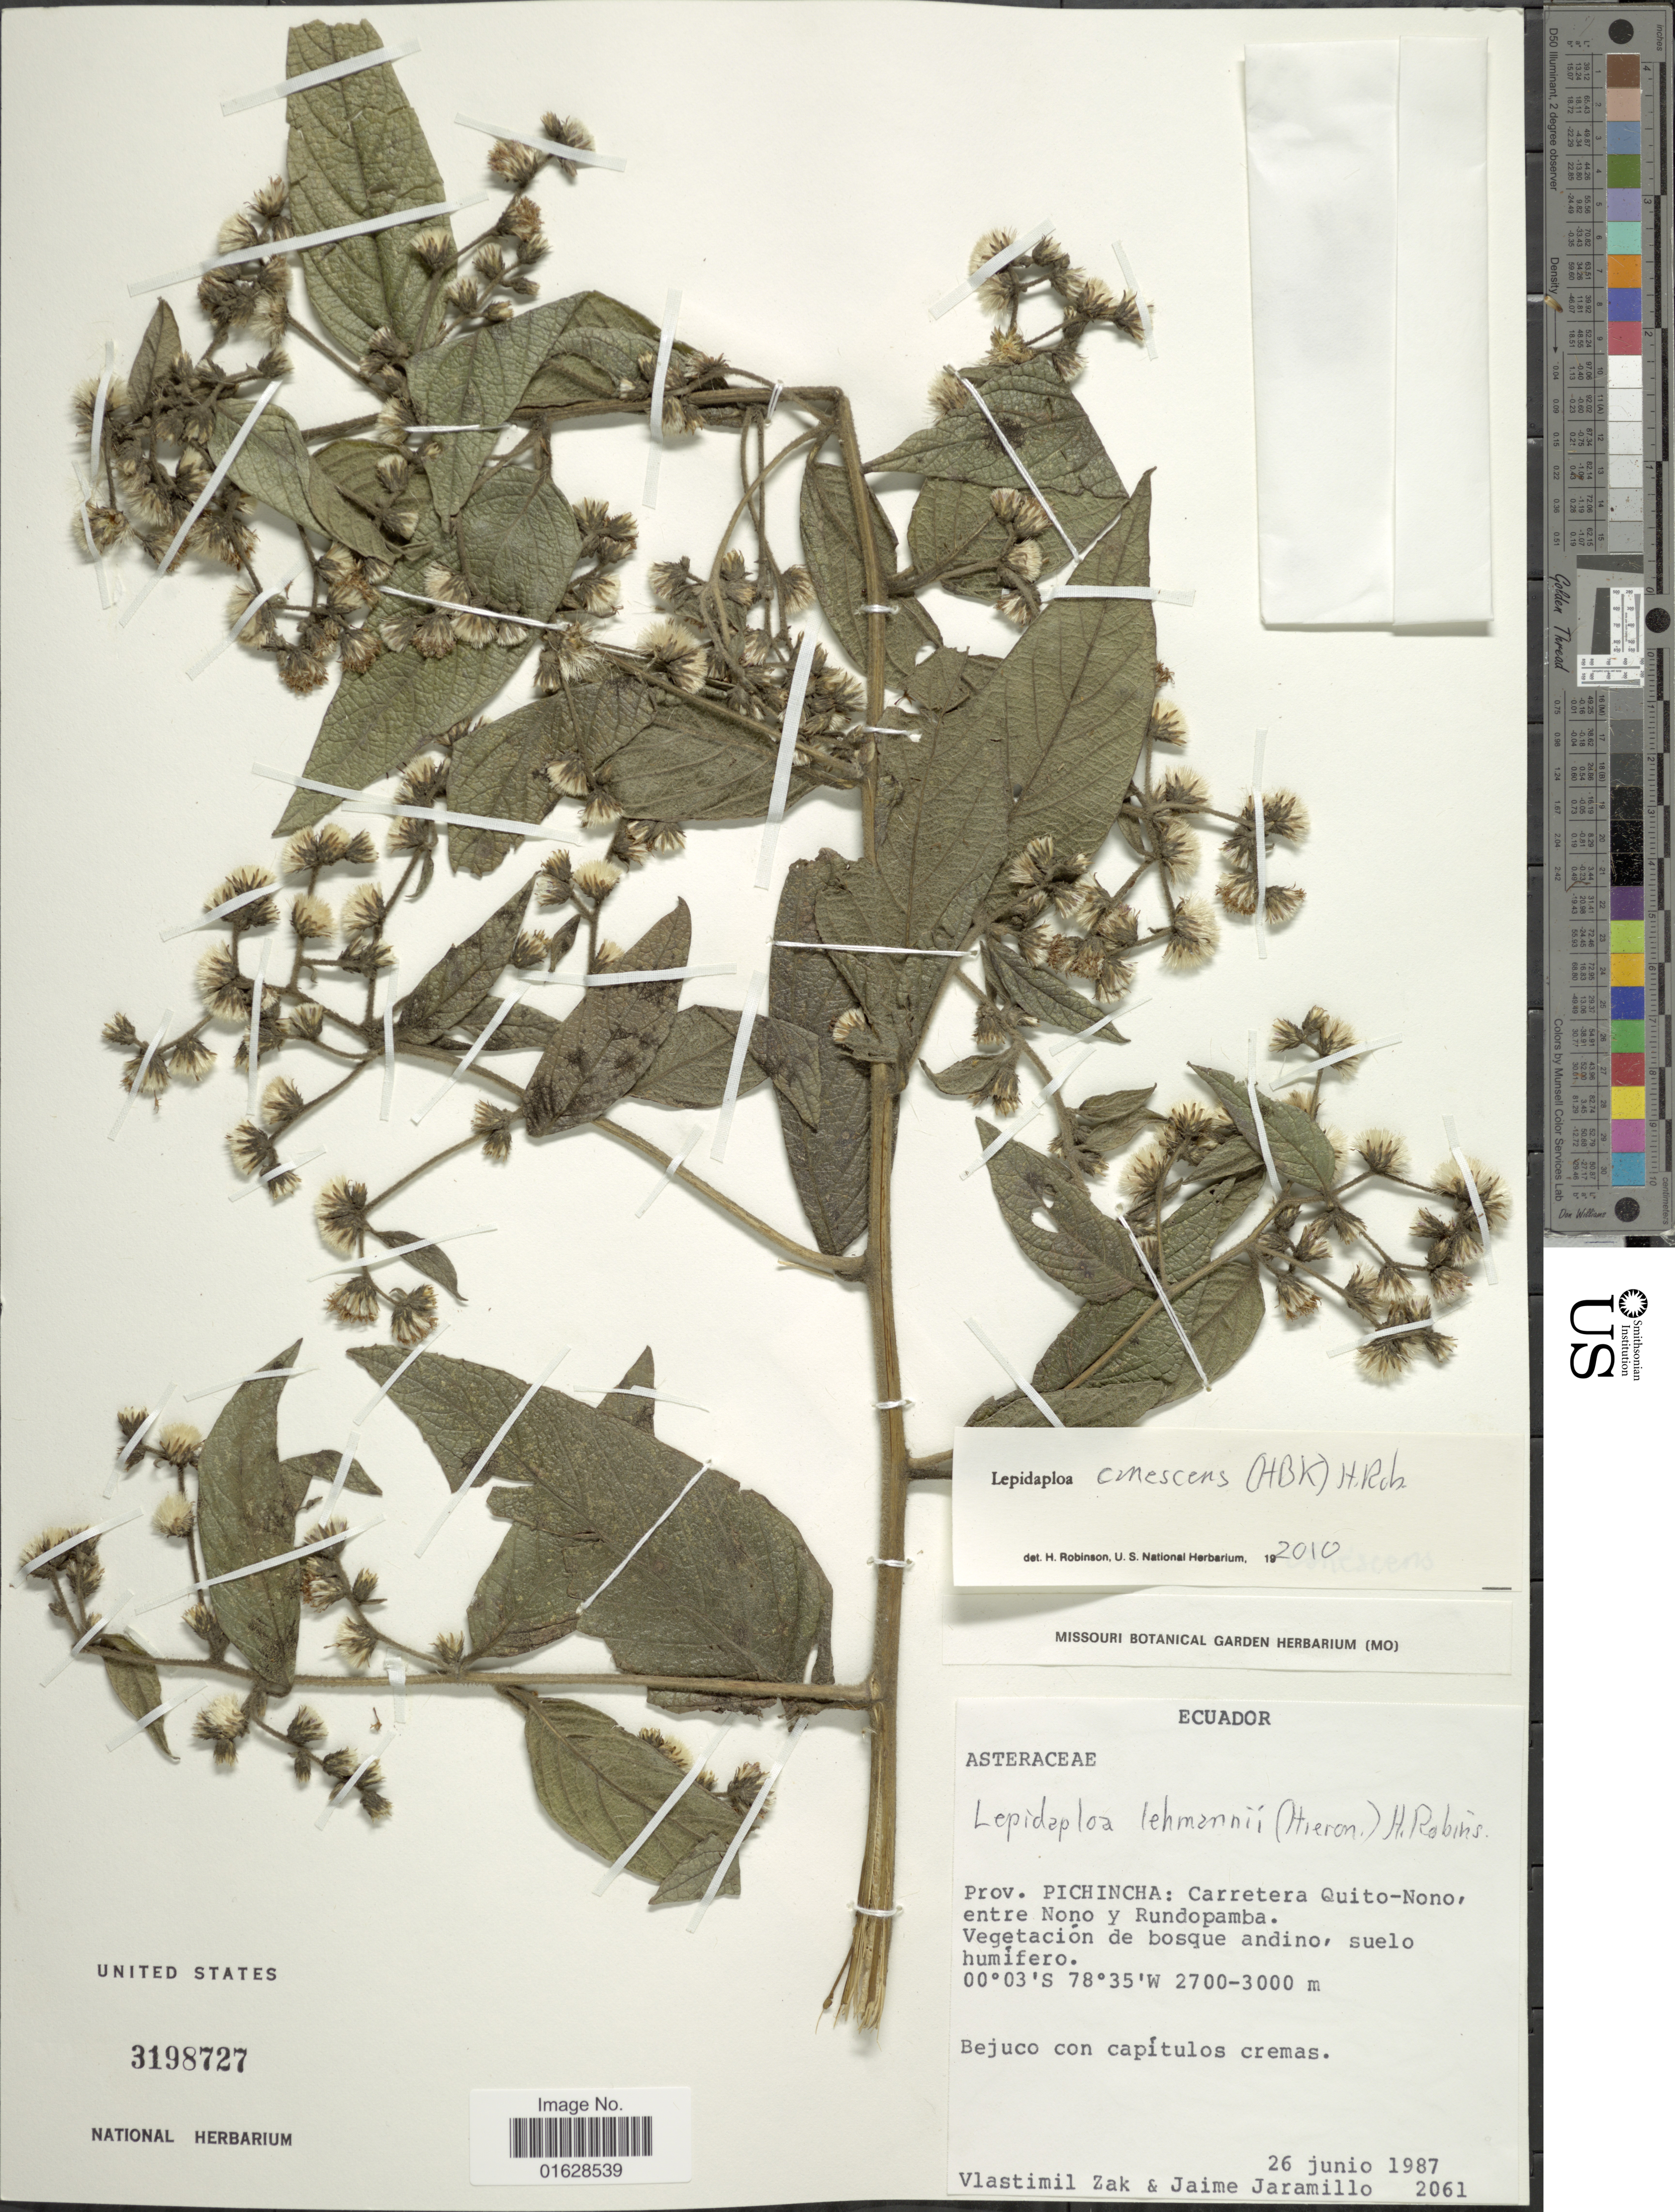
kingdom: Plantae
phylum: Tracheophyta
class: Magnoliopsida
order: Asterales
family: Asteraceae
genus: Lepidaploa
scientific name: Lepidaploa canescens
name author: (Kunth) H. Rob.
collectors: V. Zak & J. Jaramillo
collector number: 2061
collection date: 1987-06-26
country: Ecuador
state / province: Pichincha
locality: Ecuador. Prov. Pichincha: Carretera Quito-Nono, entre Nono y Rundopamba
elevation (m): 2700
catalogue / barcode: US 3198727